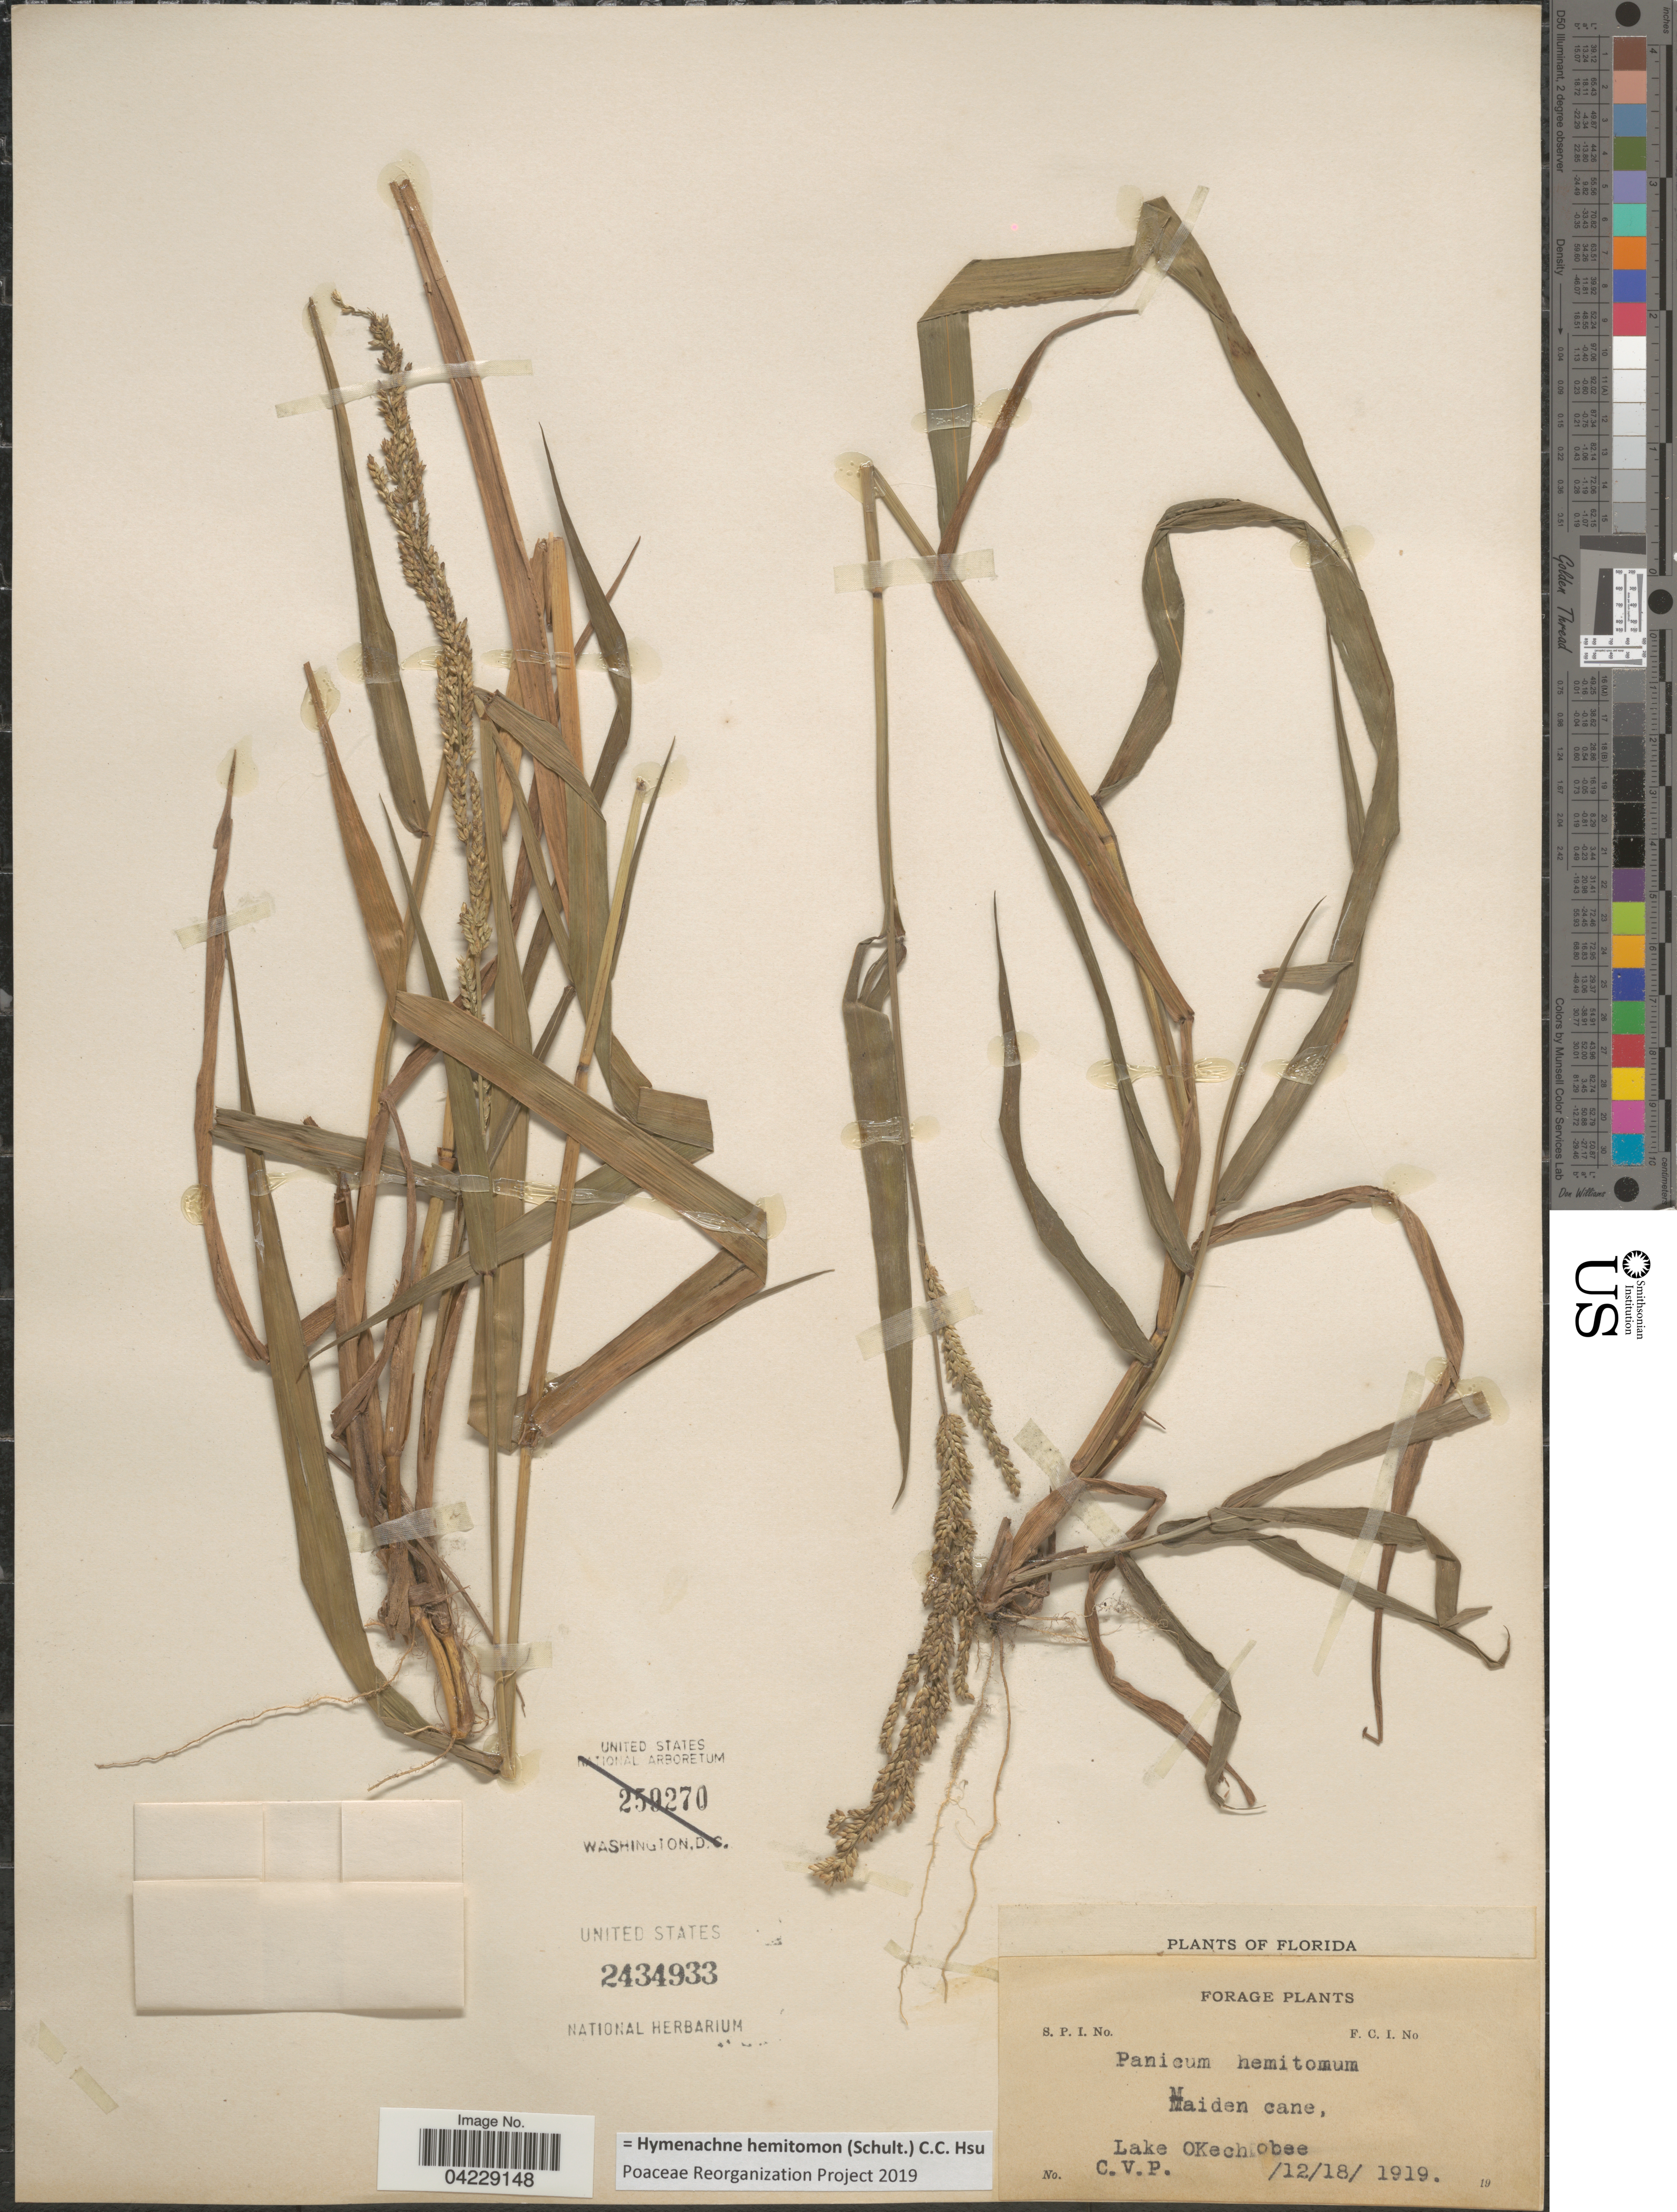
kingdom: Plantae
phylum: Tracheophyta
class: Liliopsida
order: Poales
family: Poaceae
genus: Hymenachne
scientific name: Hymenachne hemitomon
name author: (Schult.) C. C. Hsu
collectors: C. V. P.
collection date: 1919-12-18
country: United States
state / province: Florida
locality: Maiden cane, Lake OKechobee.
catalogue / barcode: US 2434933